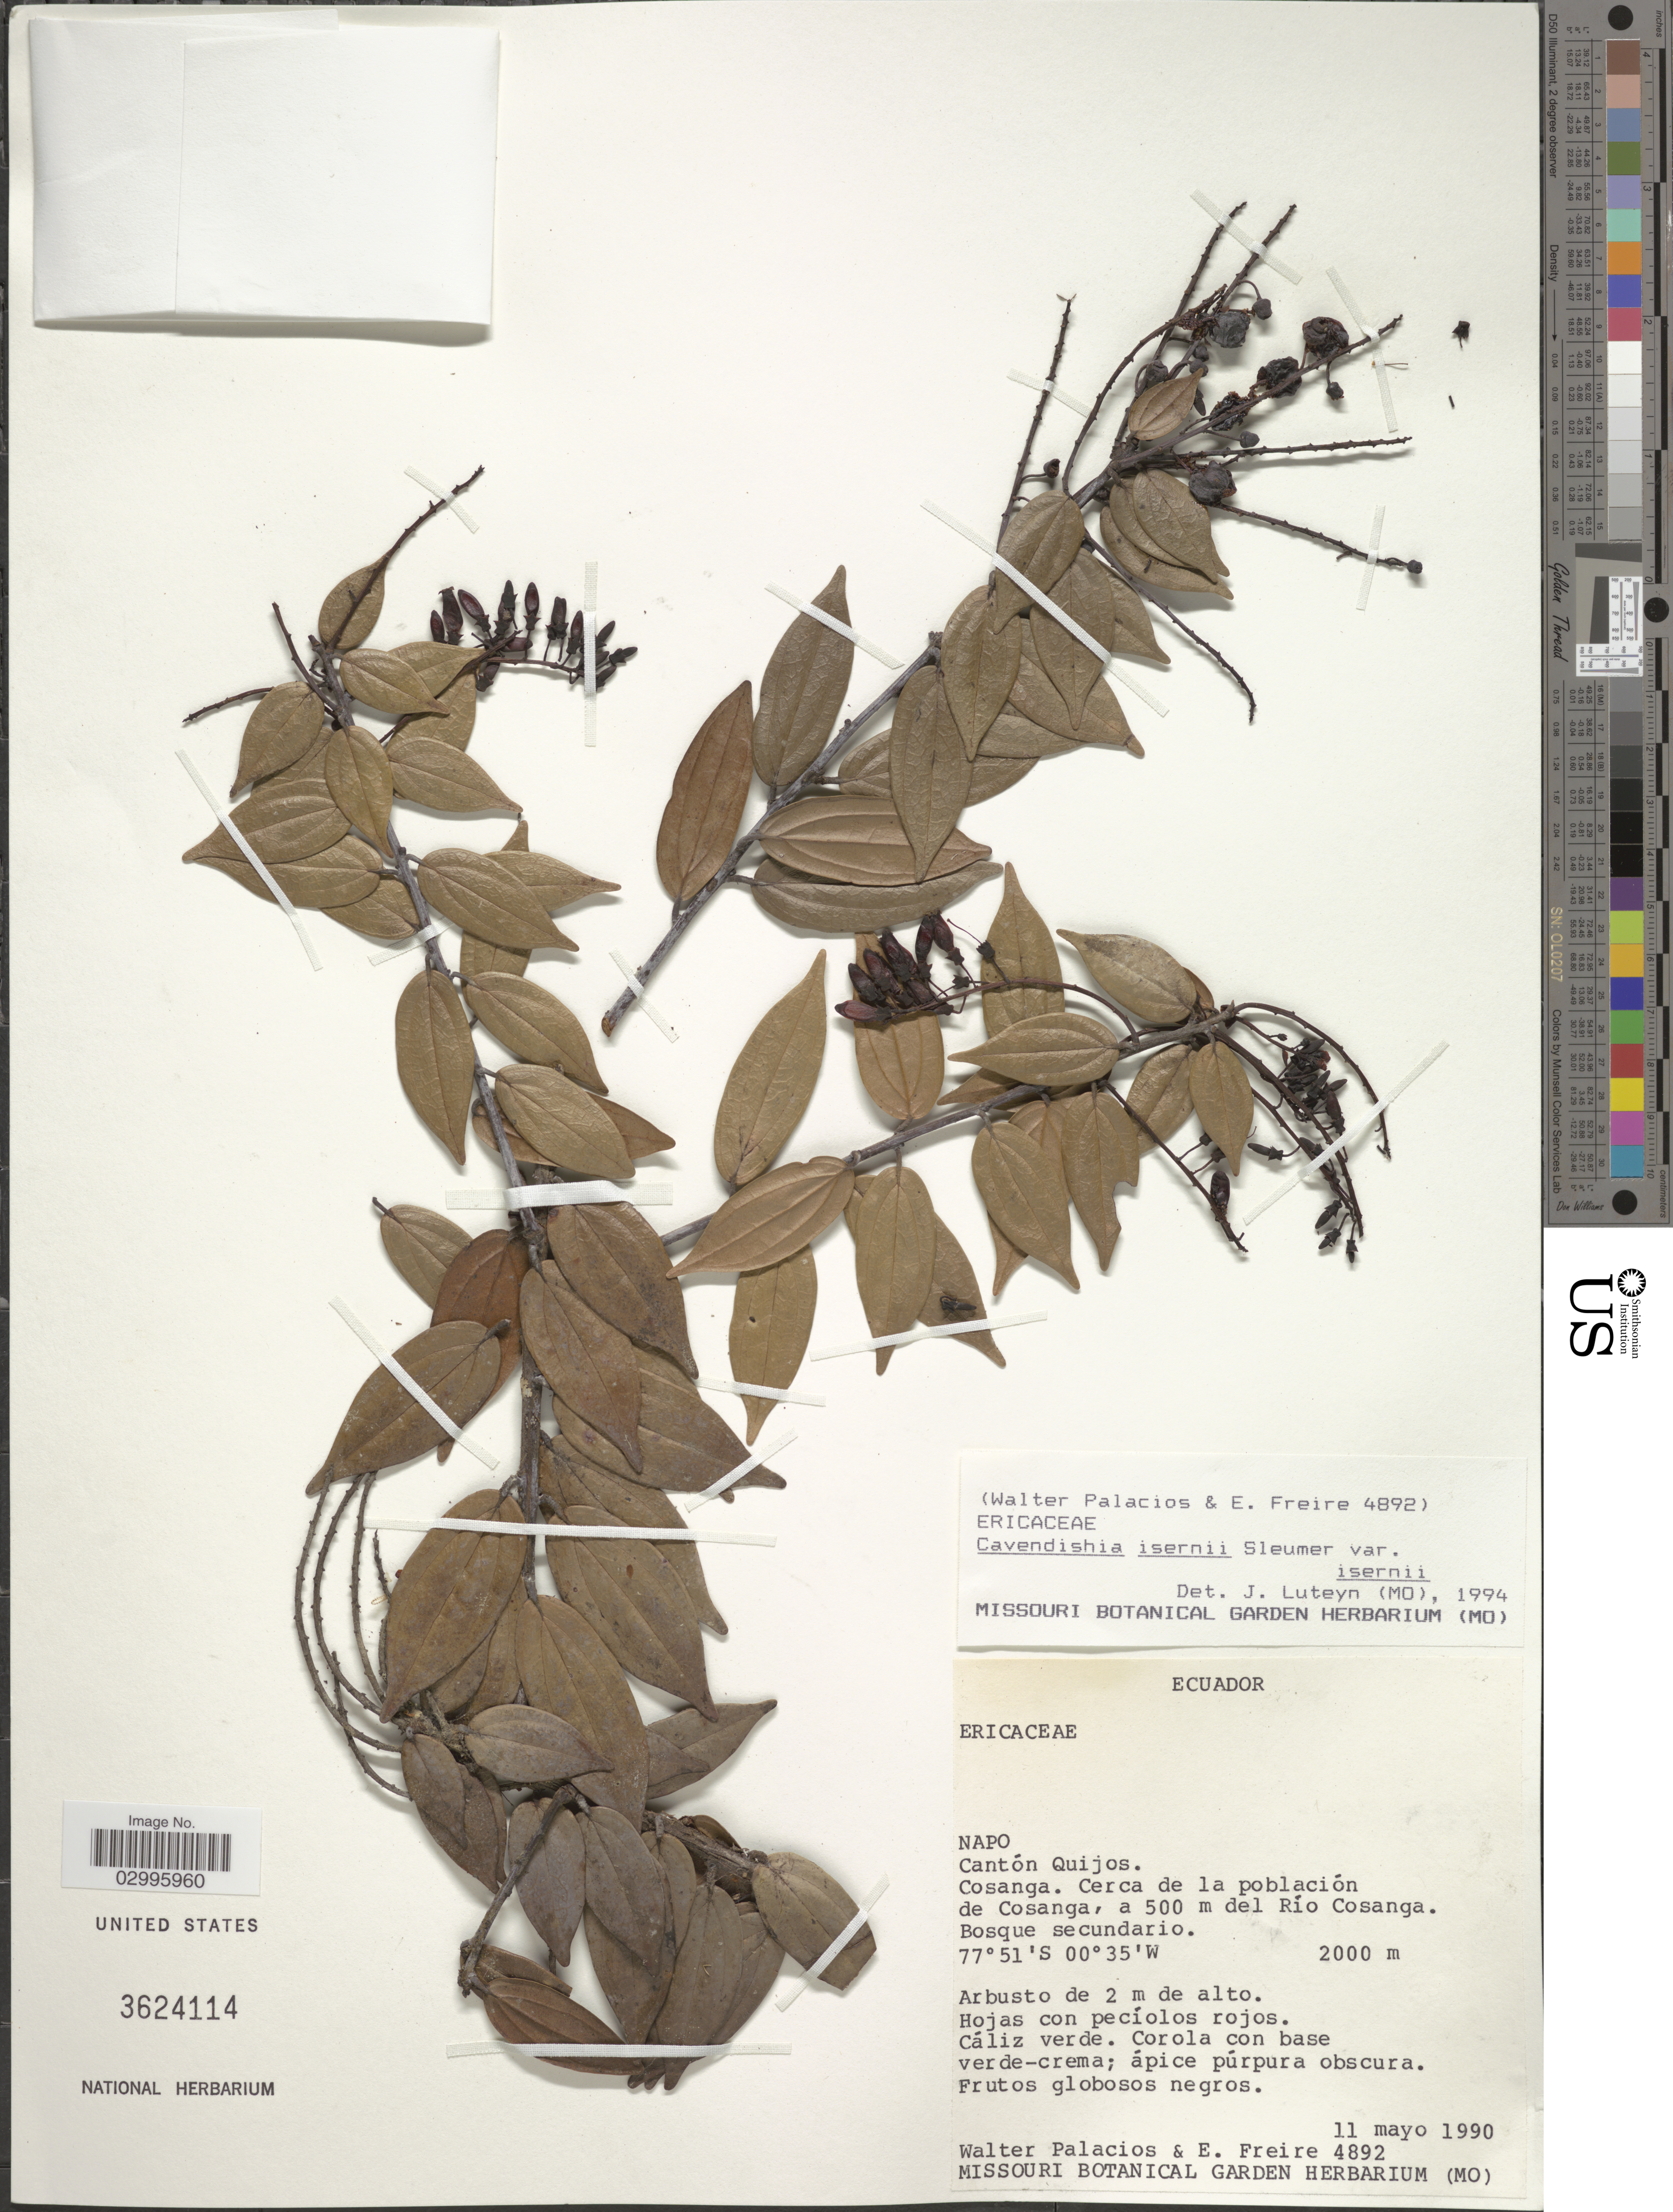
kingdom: Plantae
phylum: Tracheophyta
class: Magnoliopsida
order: Ericales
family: Ericaceae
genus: Cavendishia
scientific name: Cavendishia isernii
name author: Sleumer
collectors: W. Palacios & E. Freire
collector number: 4892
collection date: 1990-05-11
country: Ecuador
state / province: Napo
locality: Cantón Quijos. Cosanga. Cerca de la población de Cosanga, a 500 m del Río Cosanga.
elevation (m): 2000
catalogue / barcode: US 3624114